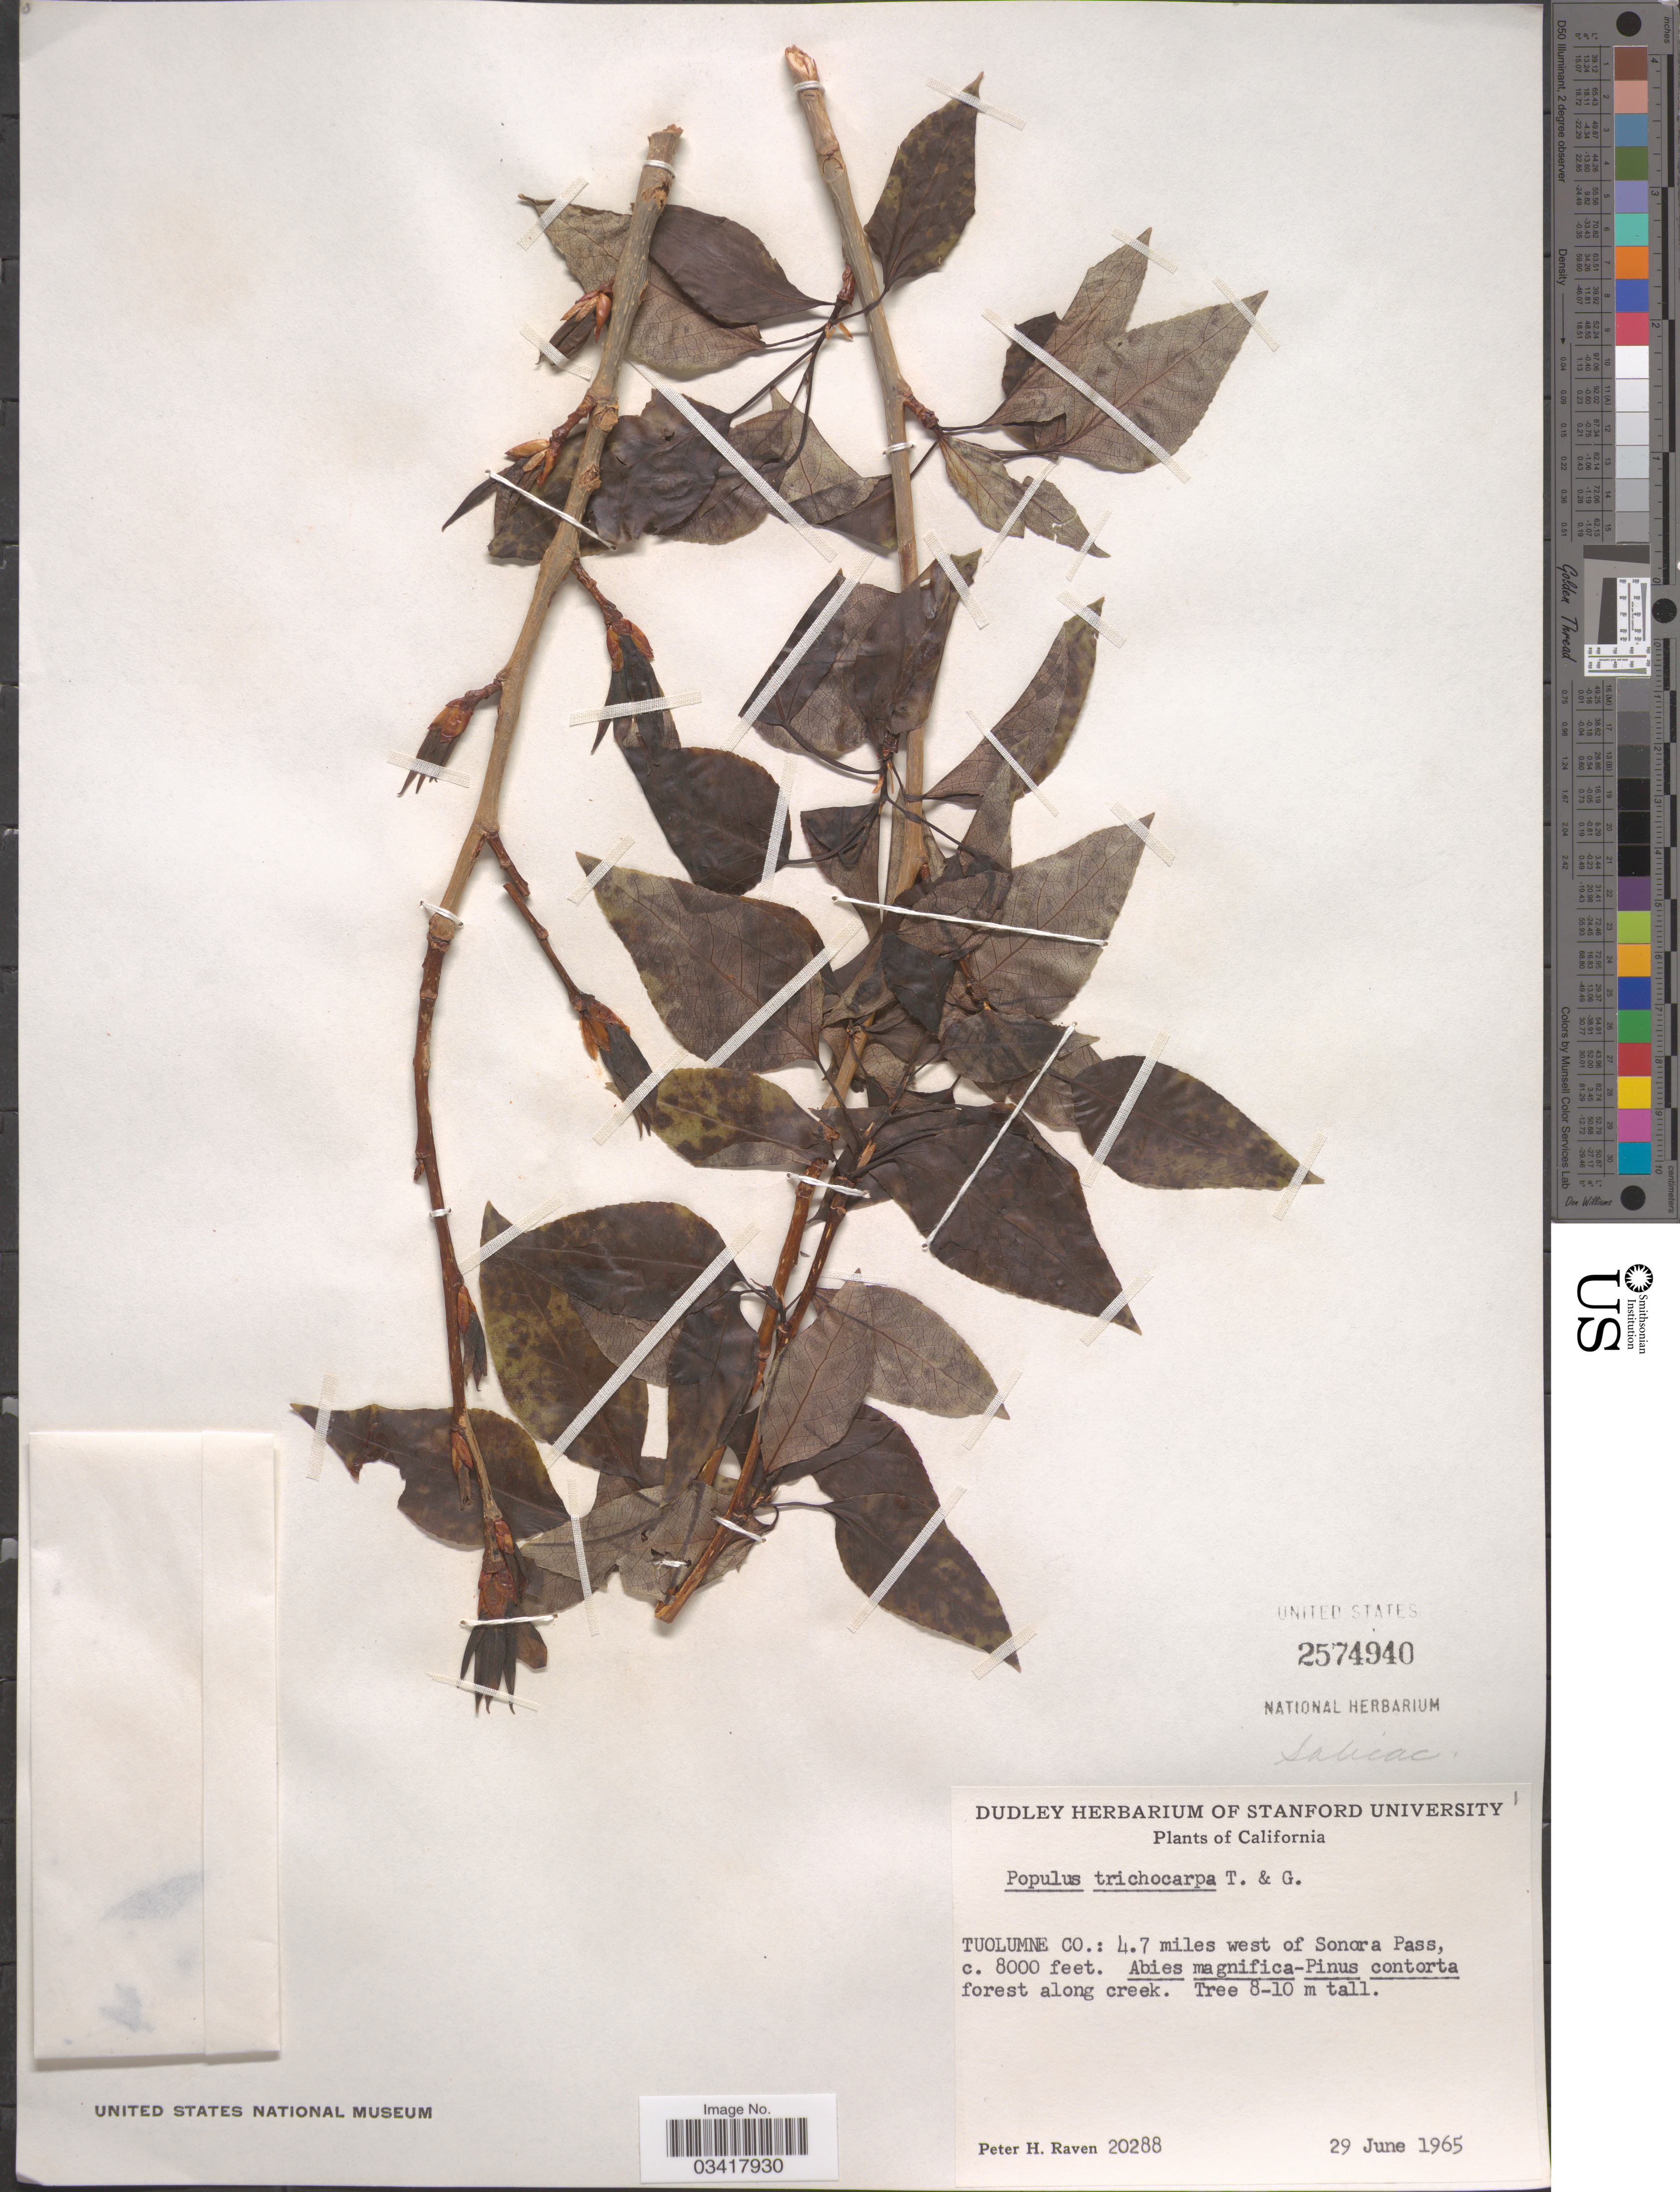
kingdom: Plantae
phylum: Tracheophyta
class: Magnoliopsida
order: Malpighiales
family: Salicaceae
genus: Populus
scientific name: Populus trichocarpa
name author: Torr. & A. Gray ex W. Hook.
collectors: P. Raven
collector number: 20288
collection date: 1965-06-29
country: United States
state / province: California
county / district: Tuolumne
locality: Tuolumne Co.: 4.7 miles west of Sonora Pass.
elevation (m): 2438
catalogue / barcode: US 2574940